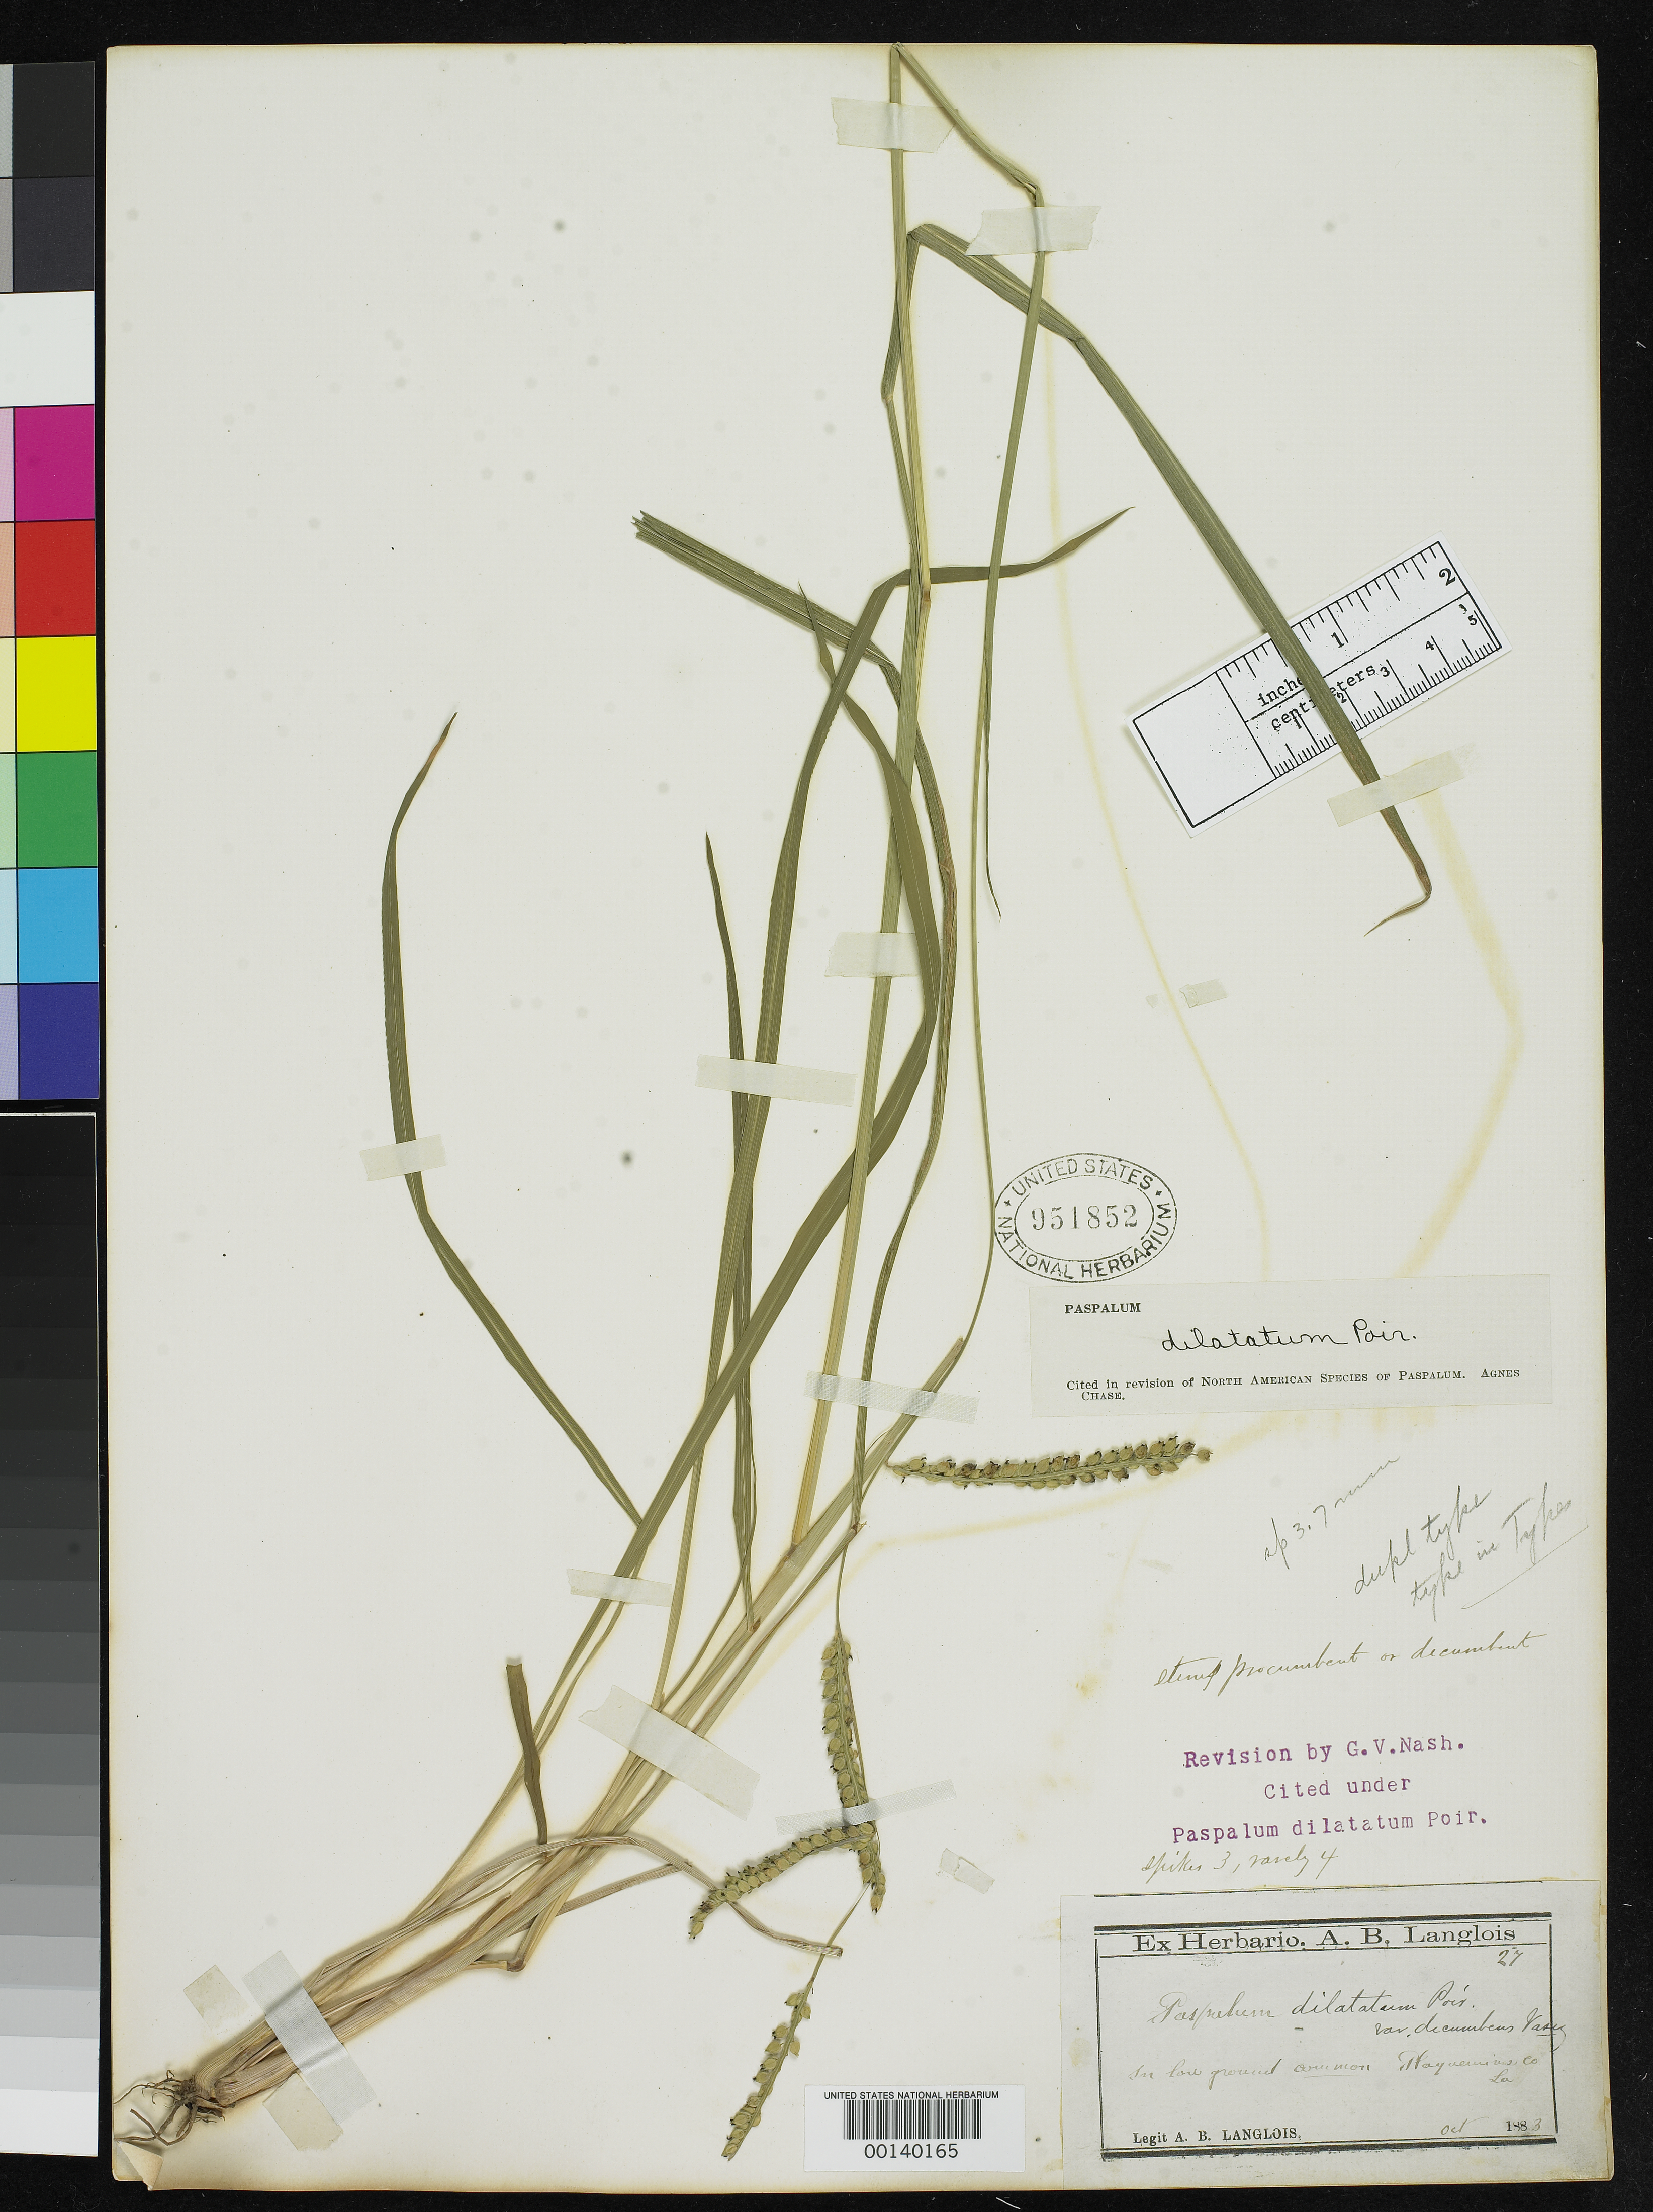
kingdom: Plantae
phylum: Tracheophyta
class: Liliopsida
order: Poales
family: Poaceae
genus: Paspalum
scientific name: Paspalum dilatatum var. decumbens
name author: Vasey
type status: Isolectotype; Type Collection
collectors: A. B. Langlois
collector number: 27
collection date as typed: Oct 1883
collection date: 1883-10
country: United States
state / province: Louisiana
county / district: Plaquemines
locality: Pointe à la Hache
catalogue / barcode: US 951852